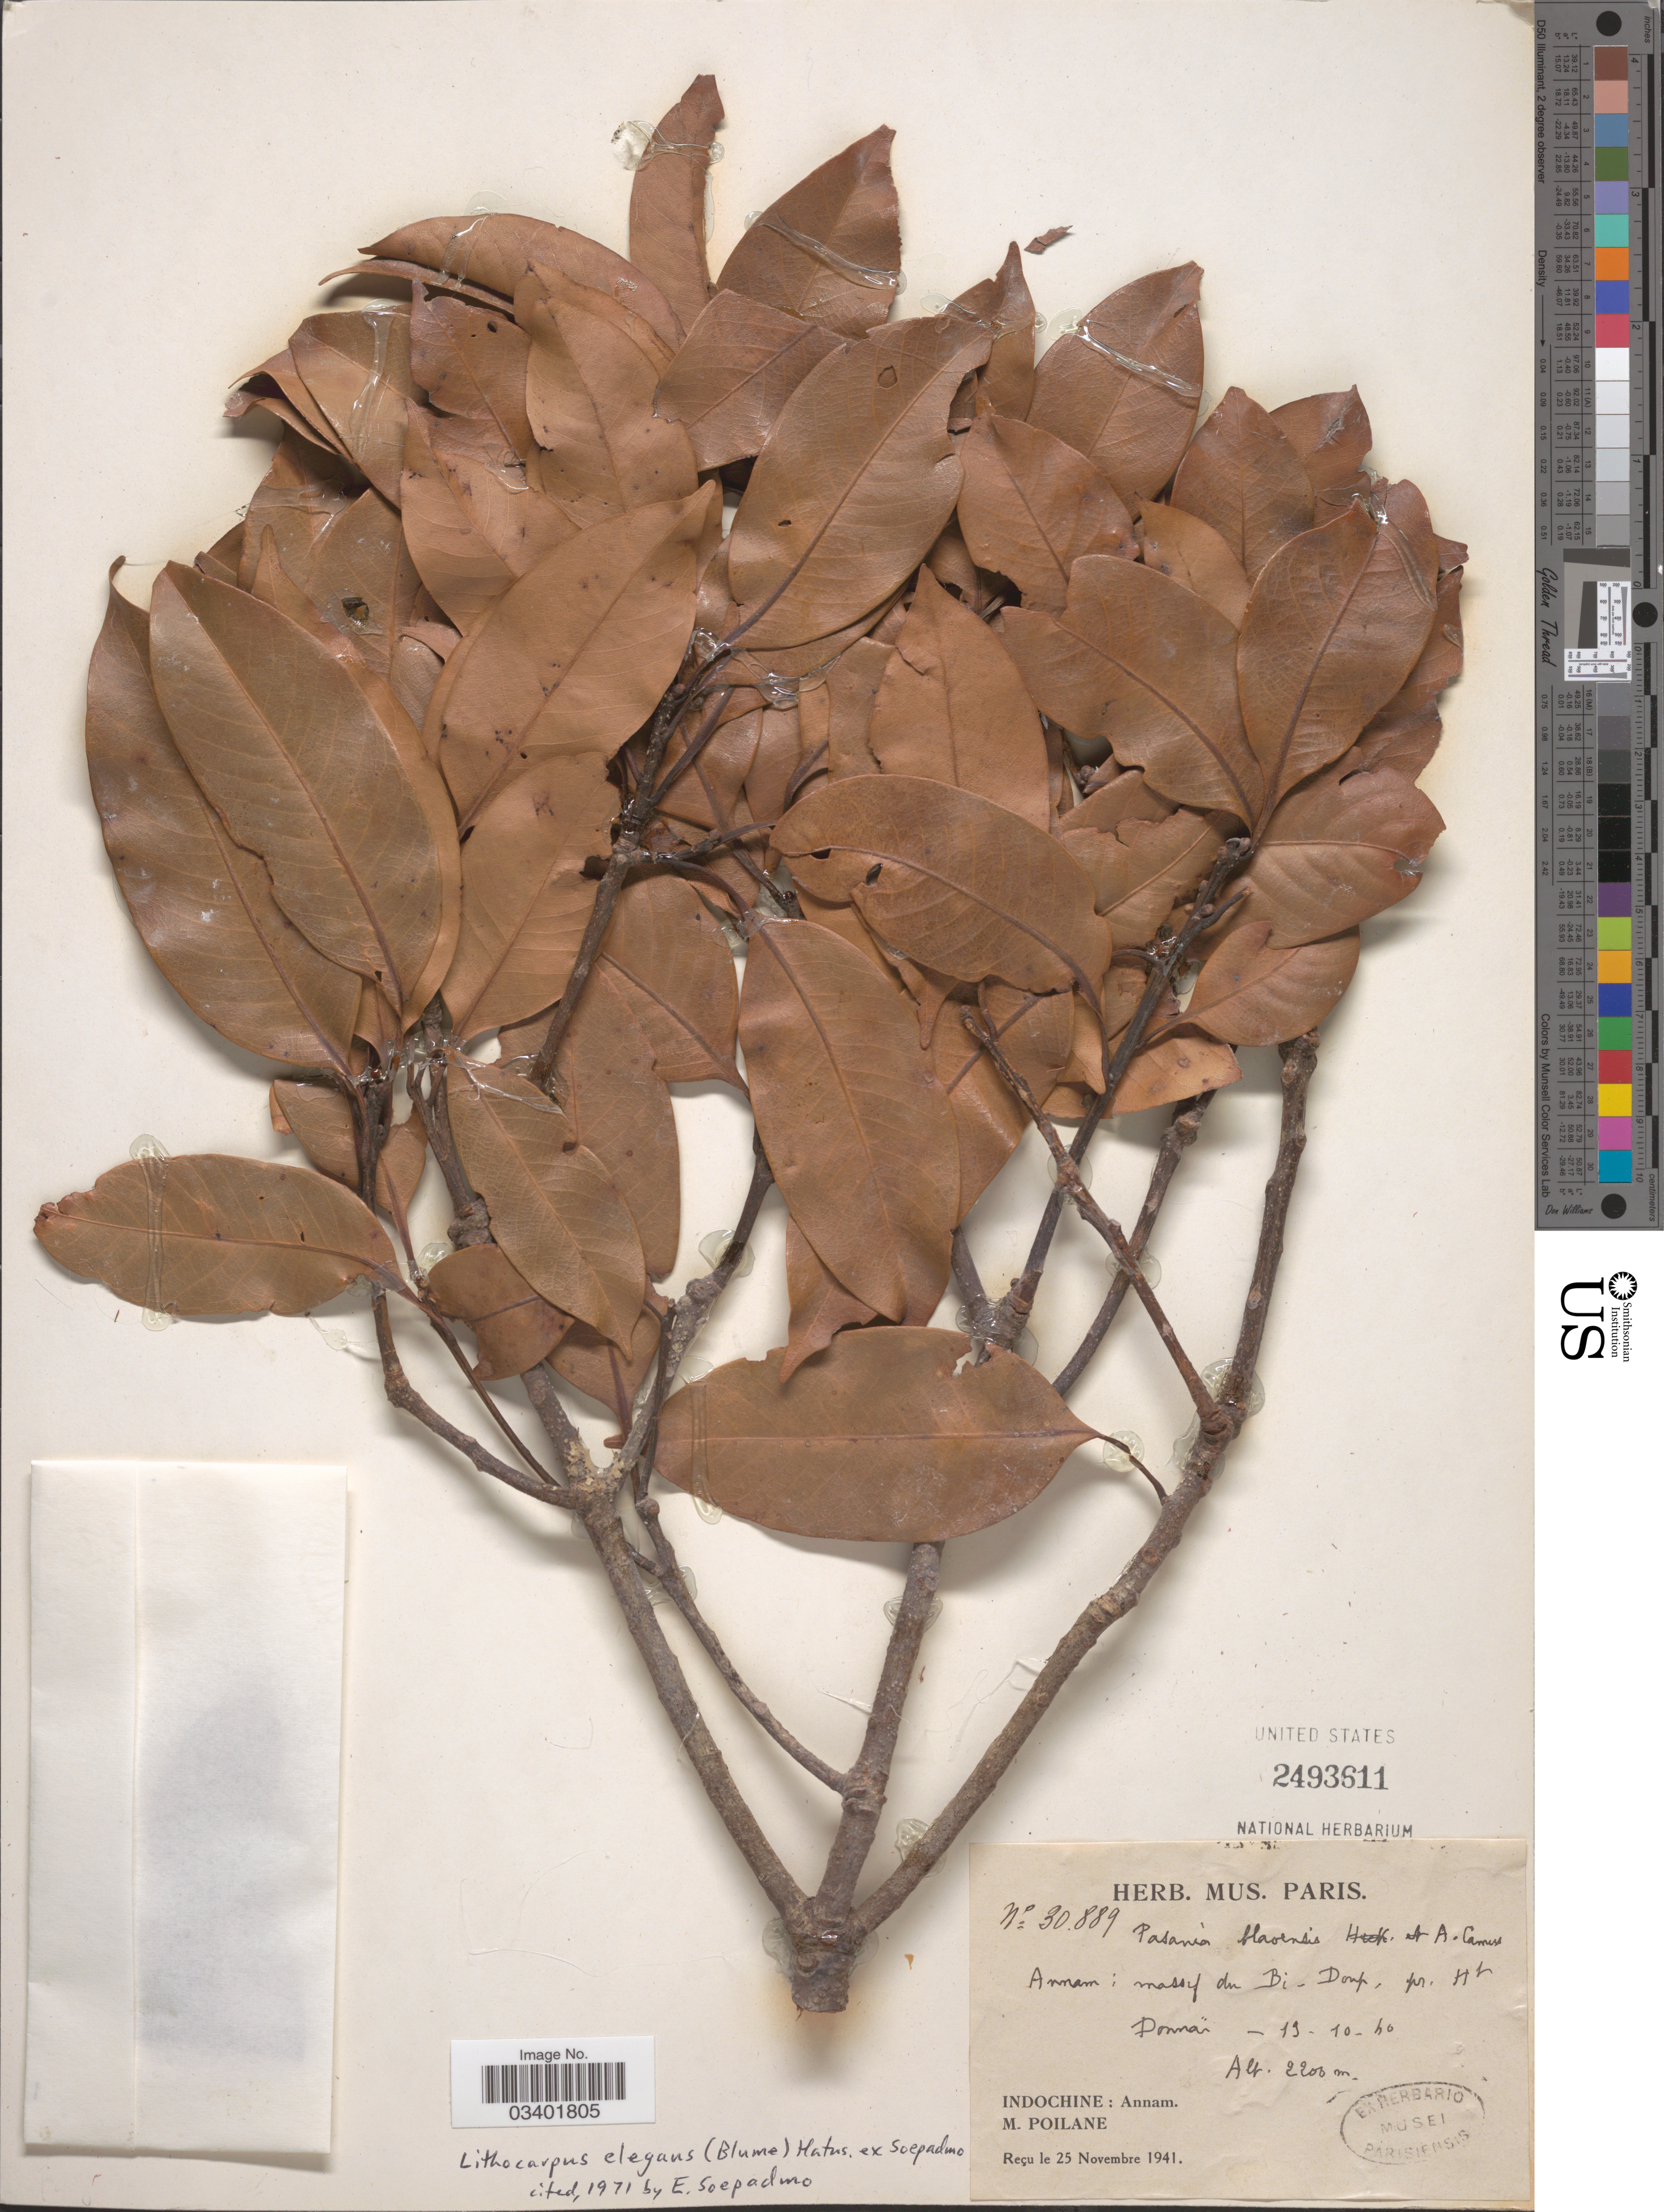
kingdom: Plantae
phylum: Tracheophyta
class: Magnoliopsida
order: Fagales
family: Fagaceae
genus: Lithocarpus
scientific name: Lithocarpus elegans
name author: (Blume) Hatus. ex Soepadmo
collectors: M. Poilane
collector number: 30889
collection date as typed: Transcribed d/m/y: 19/10/40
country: Vietnam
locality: Annam: massif du Bi-Dong, pr. Ht Donnaï. Indochine.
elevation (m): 2200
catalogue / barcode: US 2493611